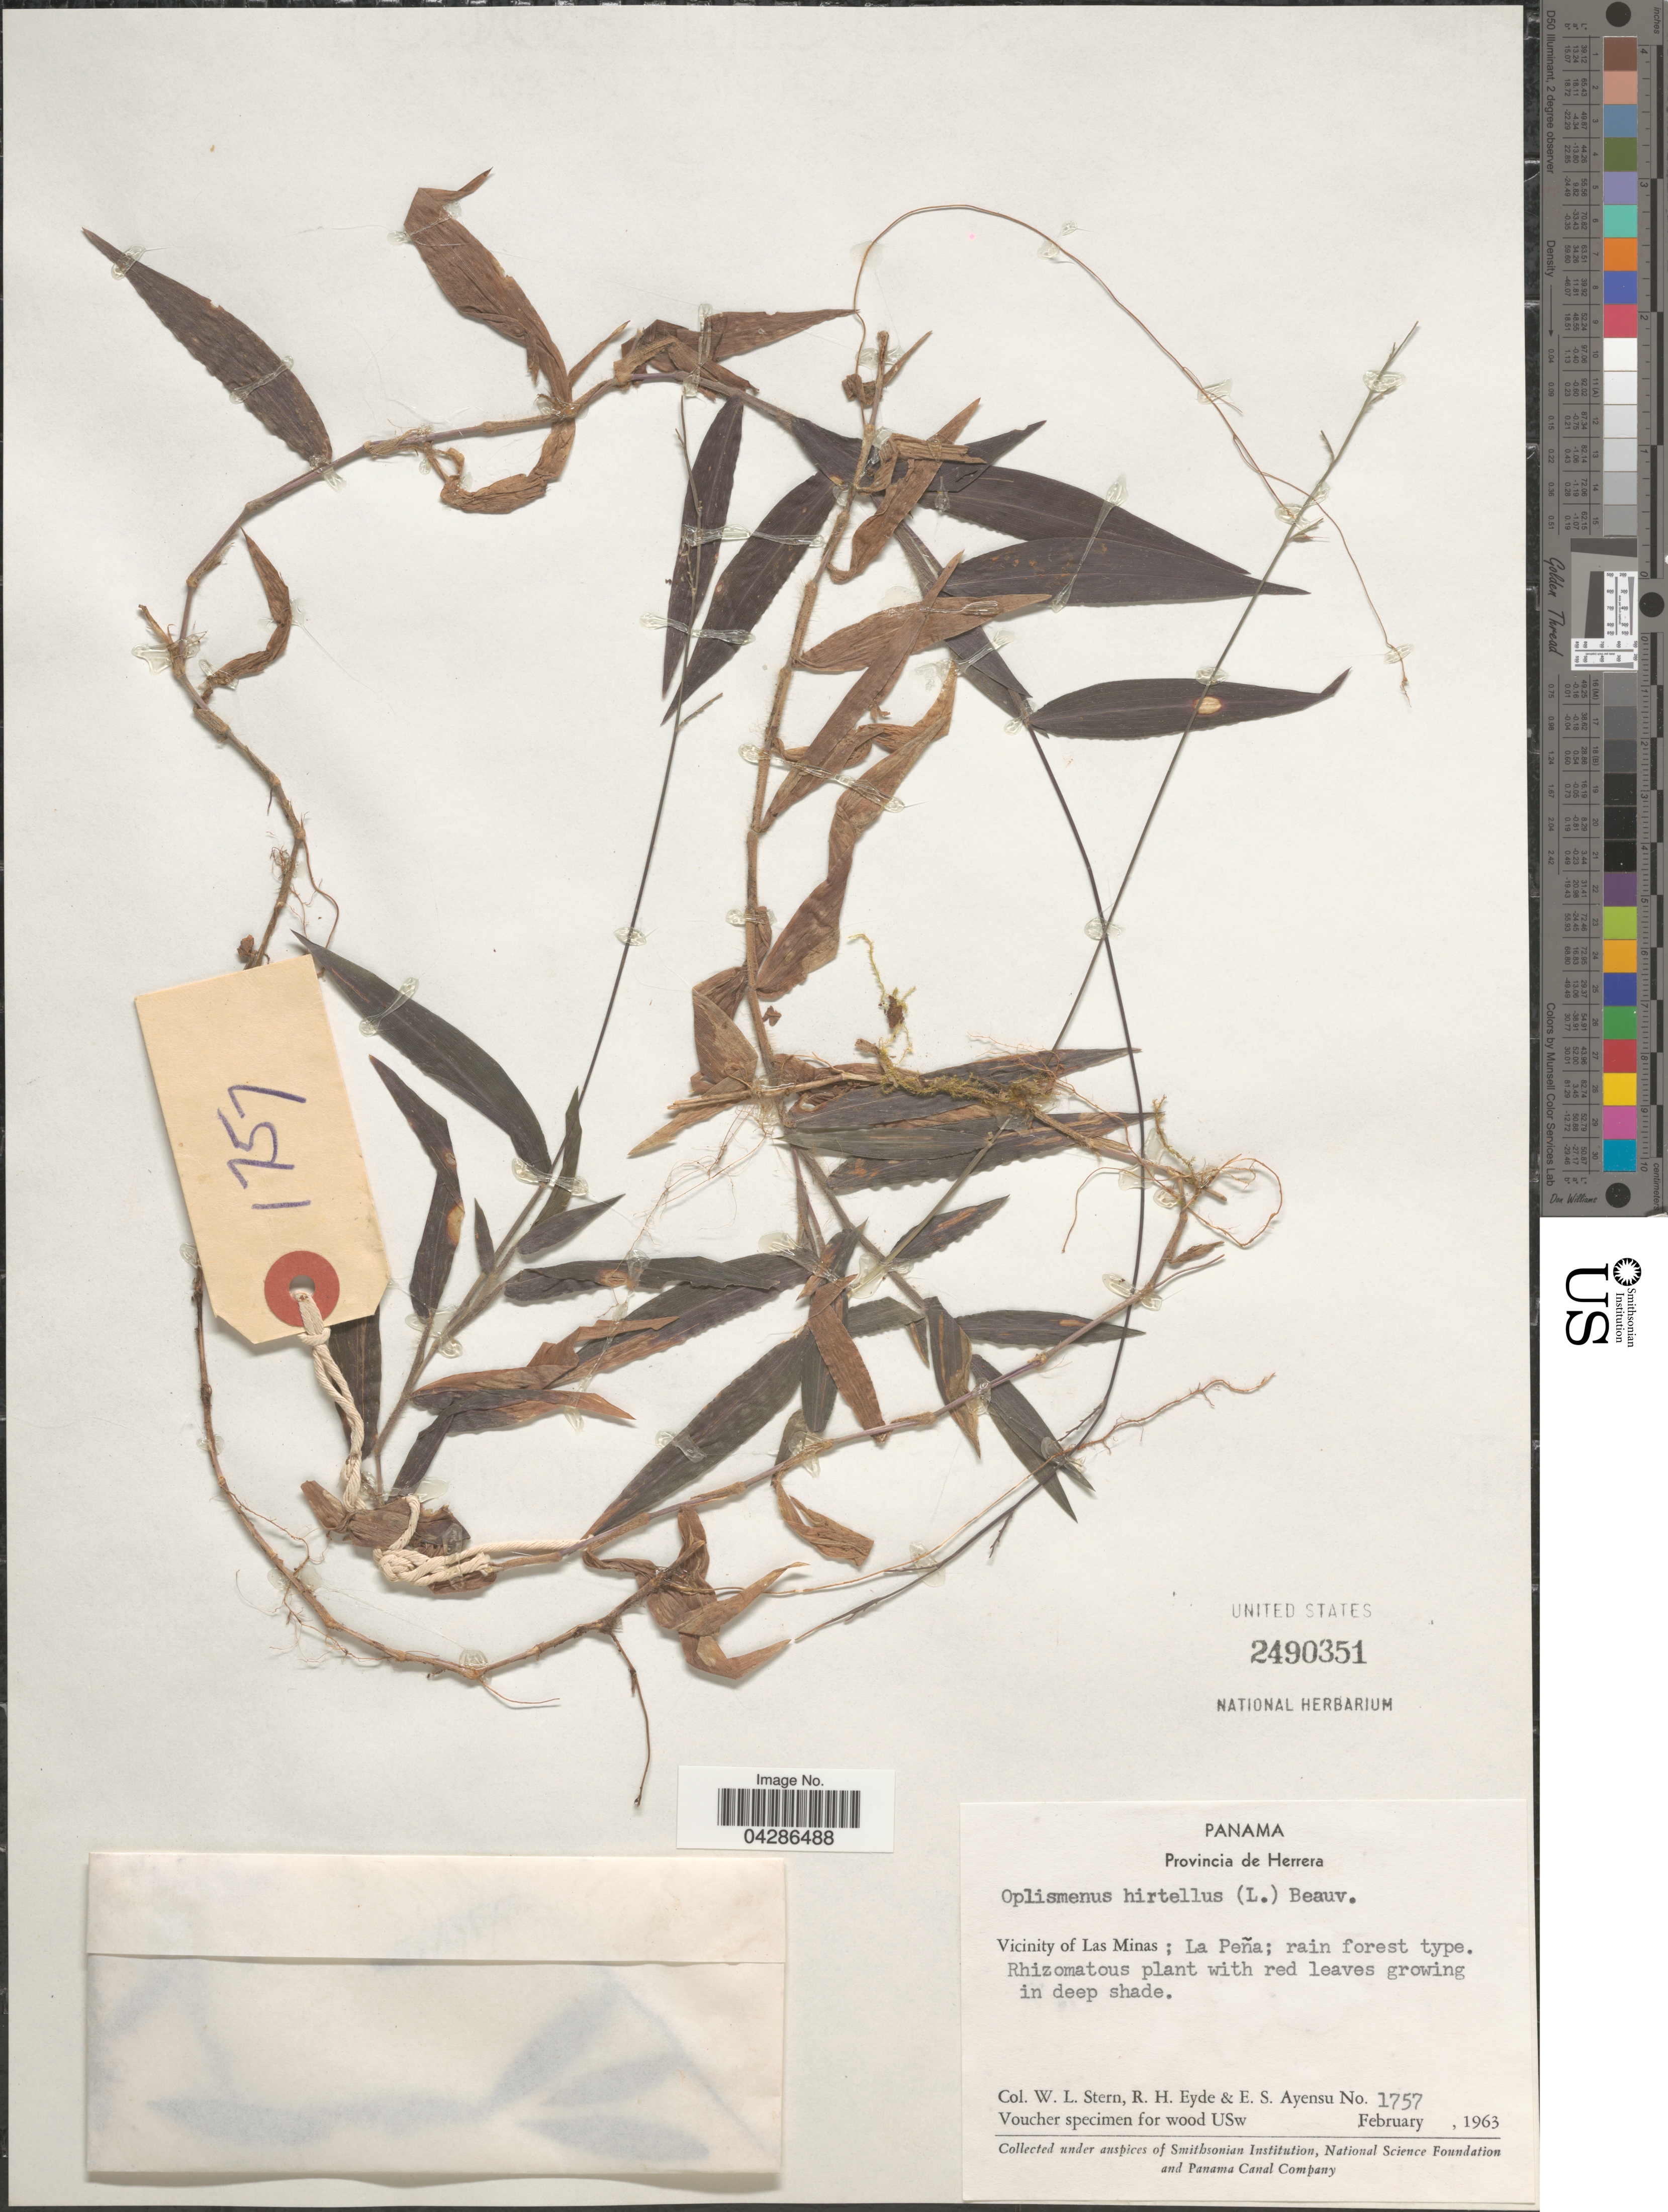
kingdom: Plantae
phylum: Tracheophyta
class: Liliopsida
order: Poales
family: Poaceae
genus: Oplismenus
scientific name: Oplismenus hirtellus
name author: (L.) P. Beauv.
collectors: W. L. Stern, R. H. Eyde & E. S. Ayensu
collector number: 1757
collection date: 1963-02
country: Panama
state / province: Herrera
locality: Vicinity of Las Minas: La Peña; rain forest type.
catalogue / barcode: US 2490351